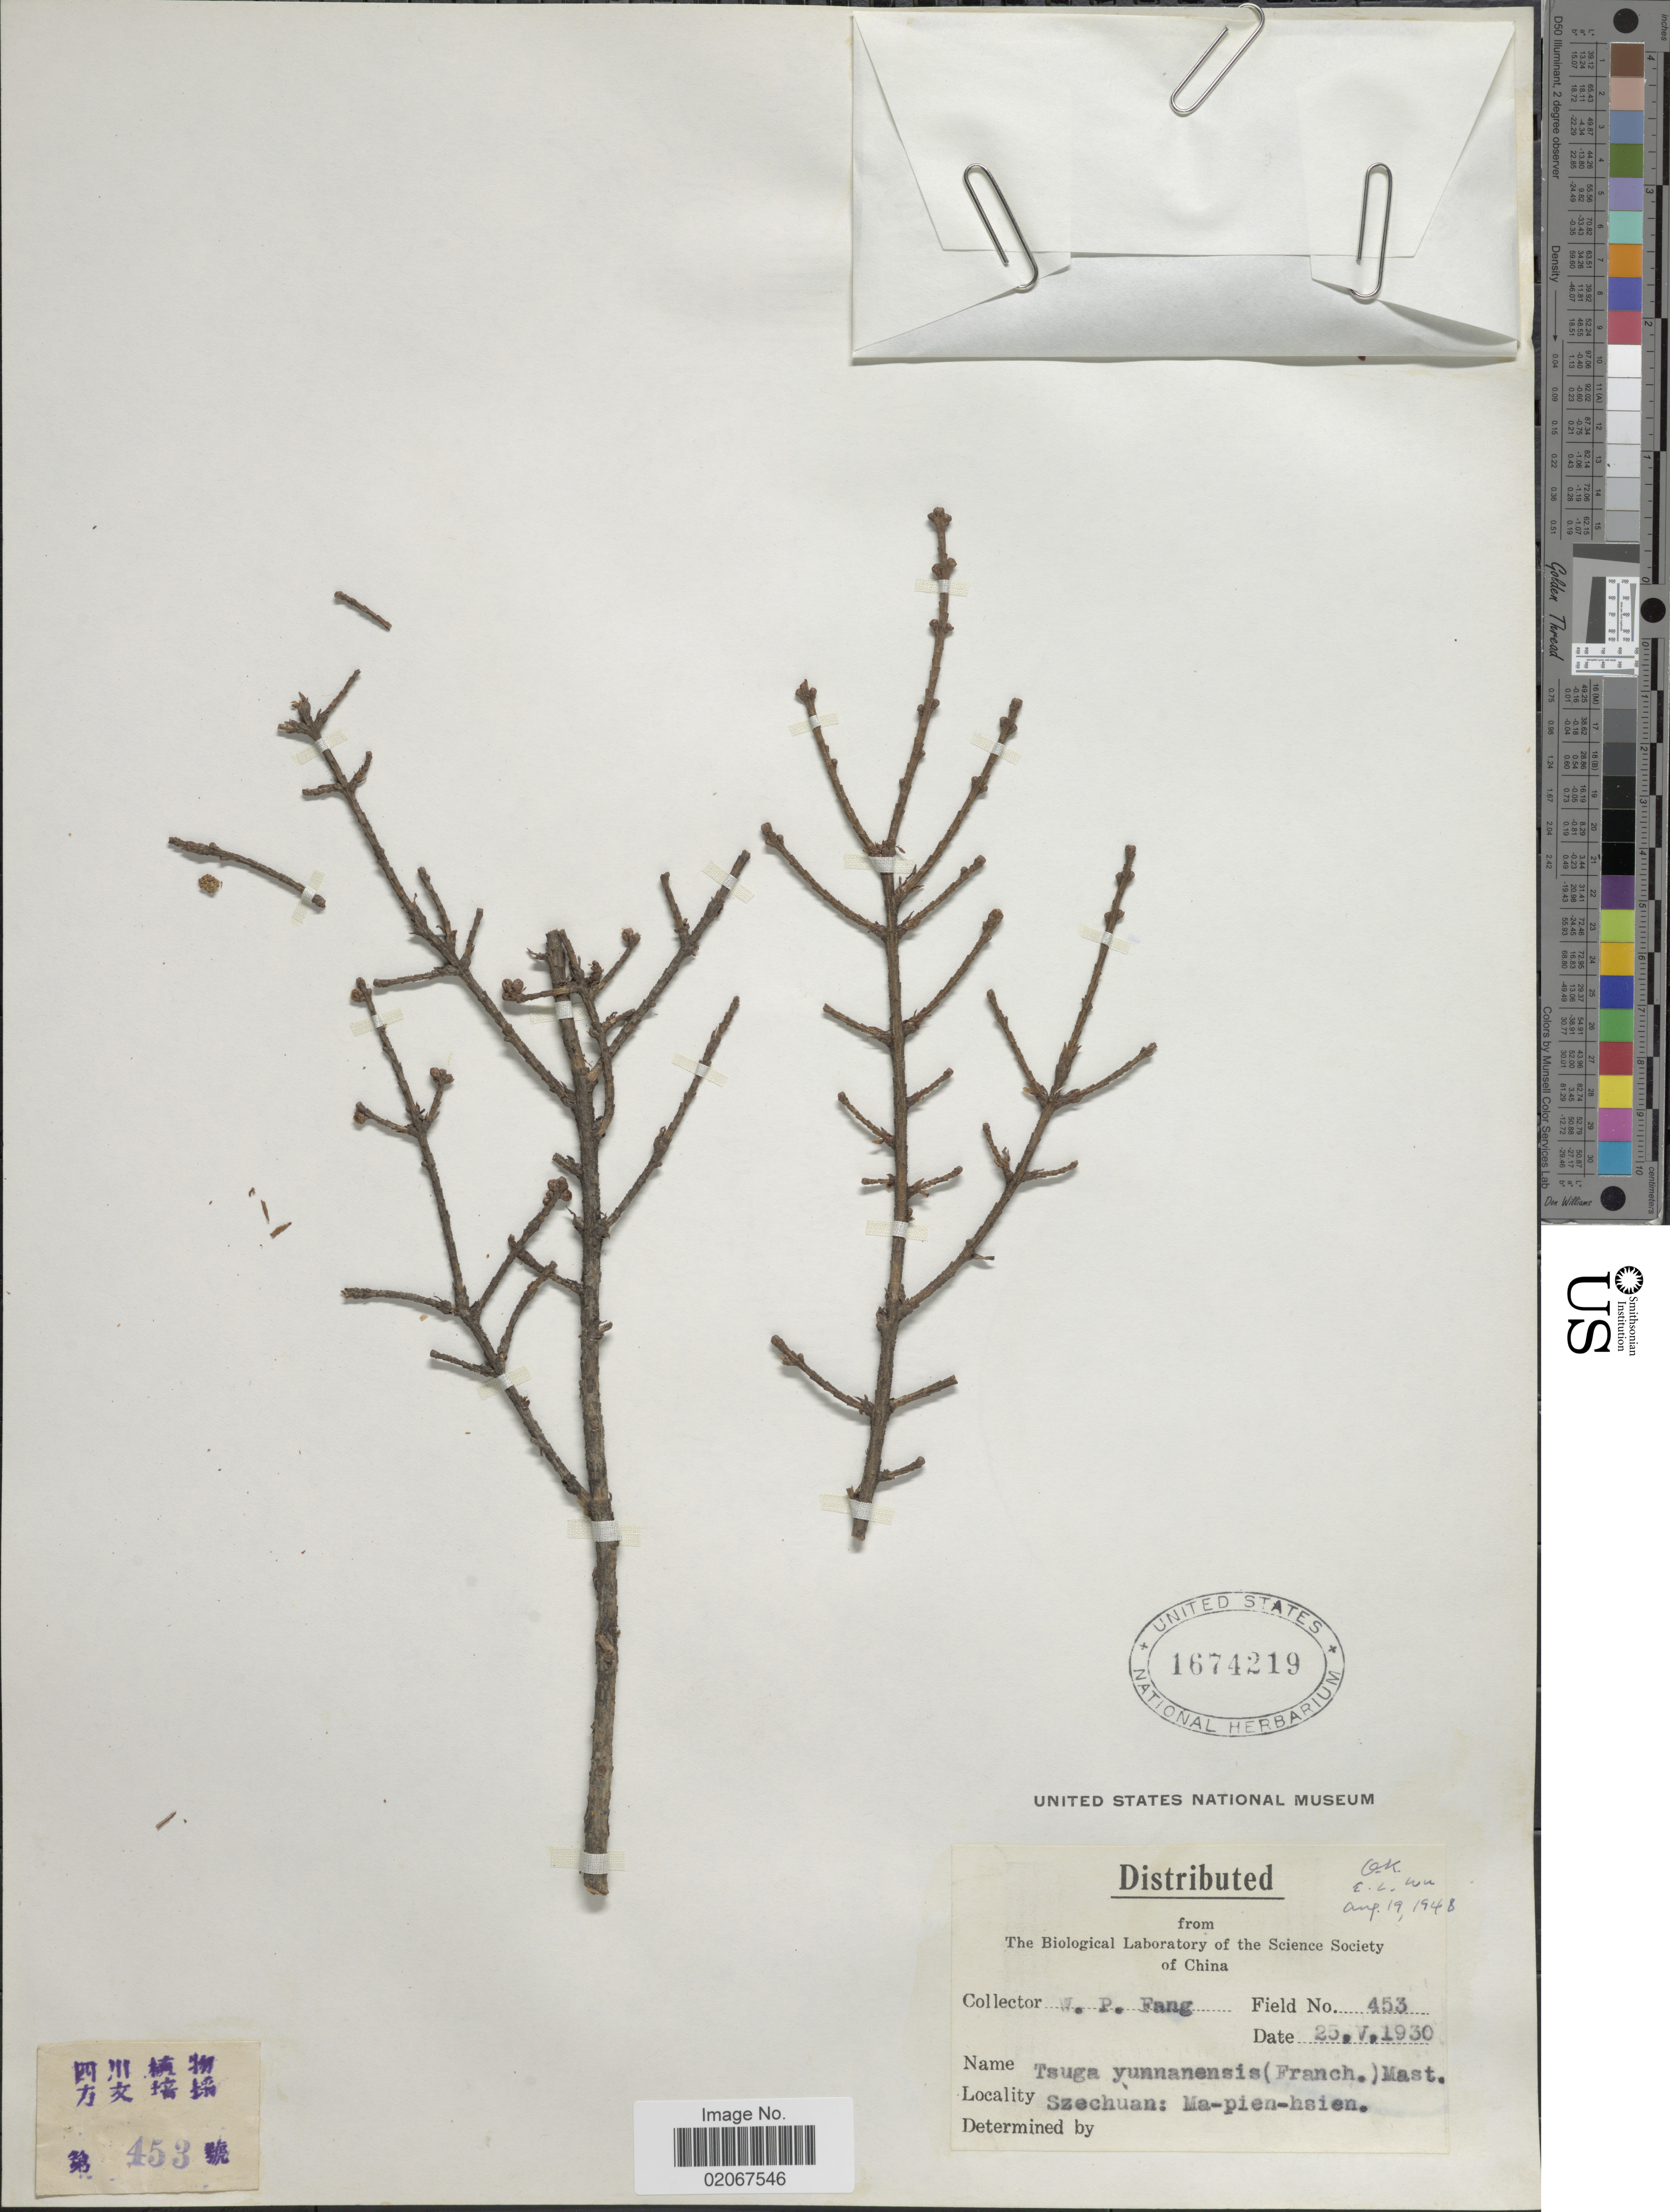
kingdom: Plantae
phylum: Tracheophyta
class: Pinopsida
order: Pinales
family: Pinaceae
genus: Tsuga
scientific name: Tsuga yunnanensis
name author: (Franch.) Mast.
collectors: W. P. Fang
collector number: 453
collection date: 1930-05-25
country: China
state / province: Sichuan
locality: Szechuan: Ma-pien-hsien.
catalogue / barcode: US 1674219